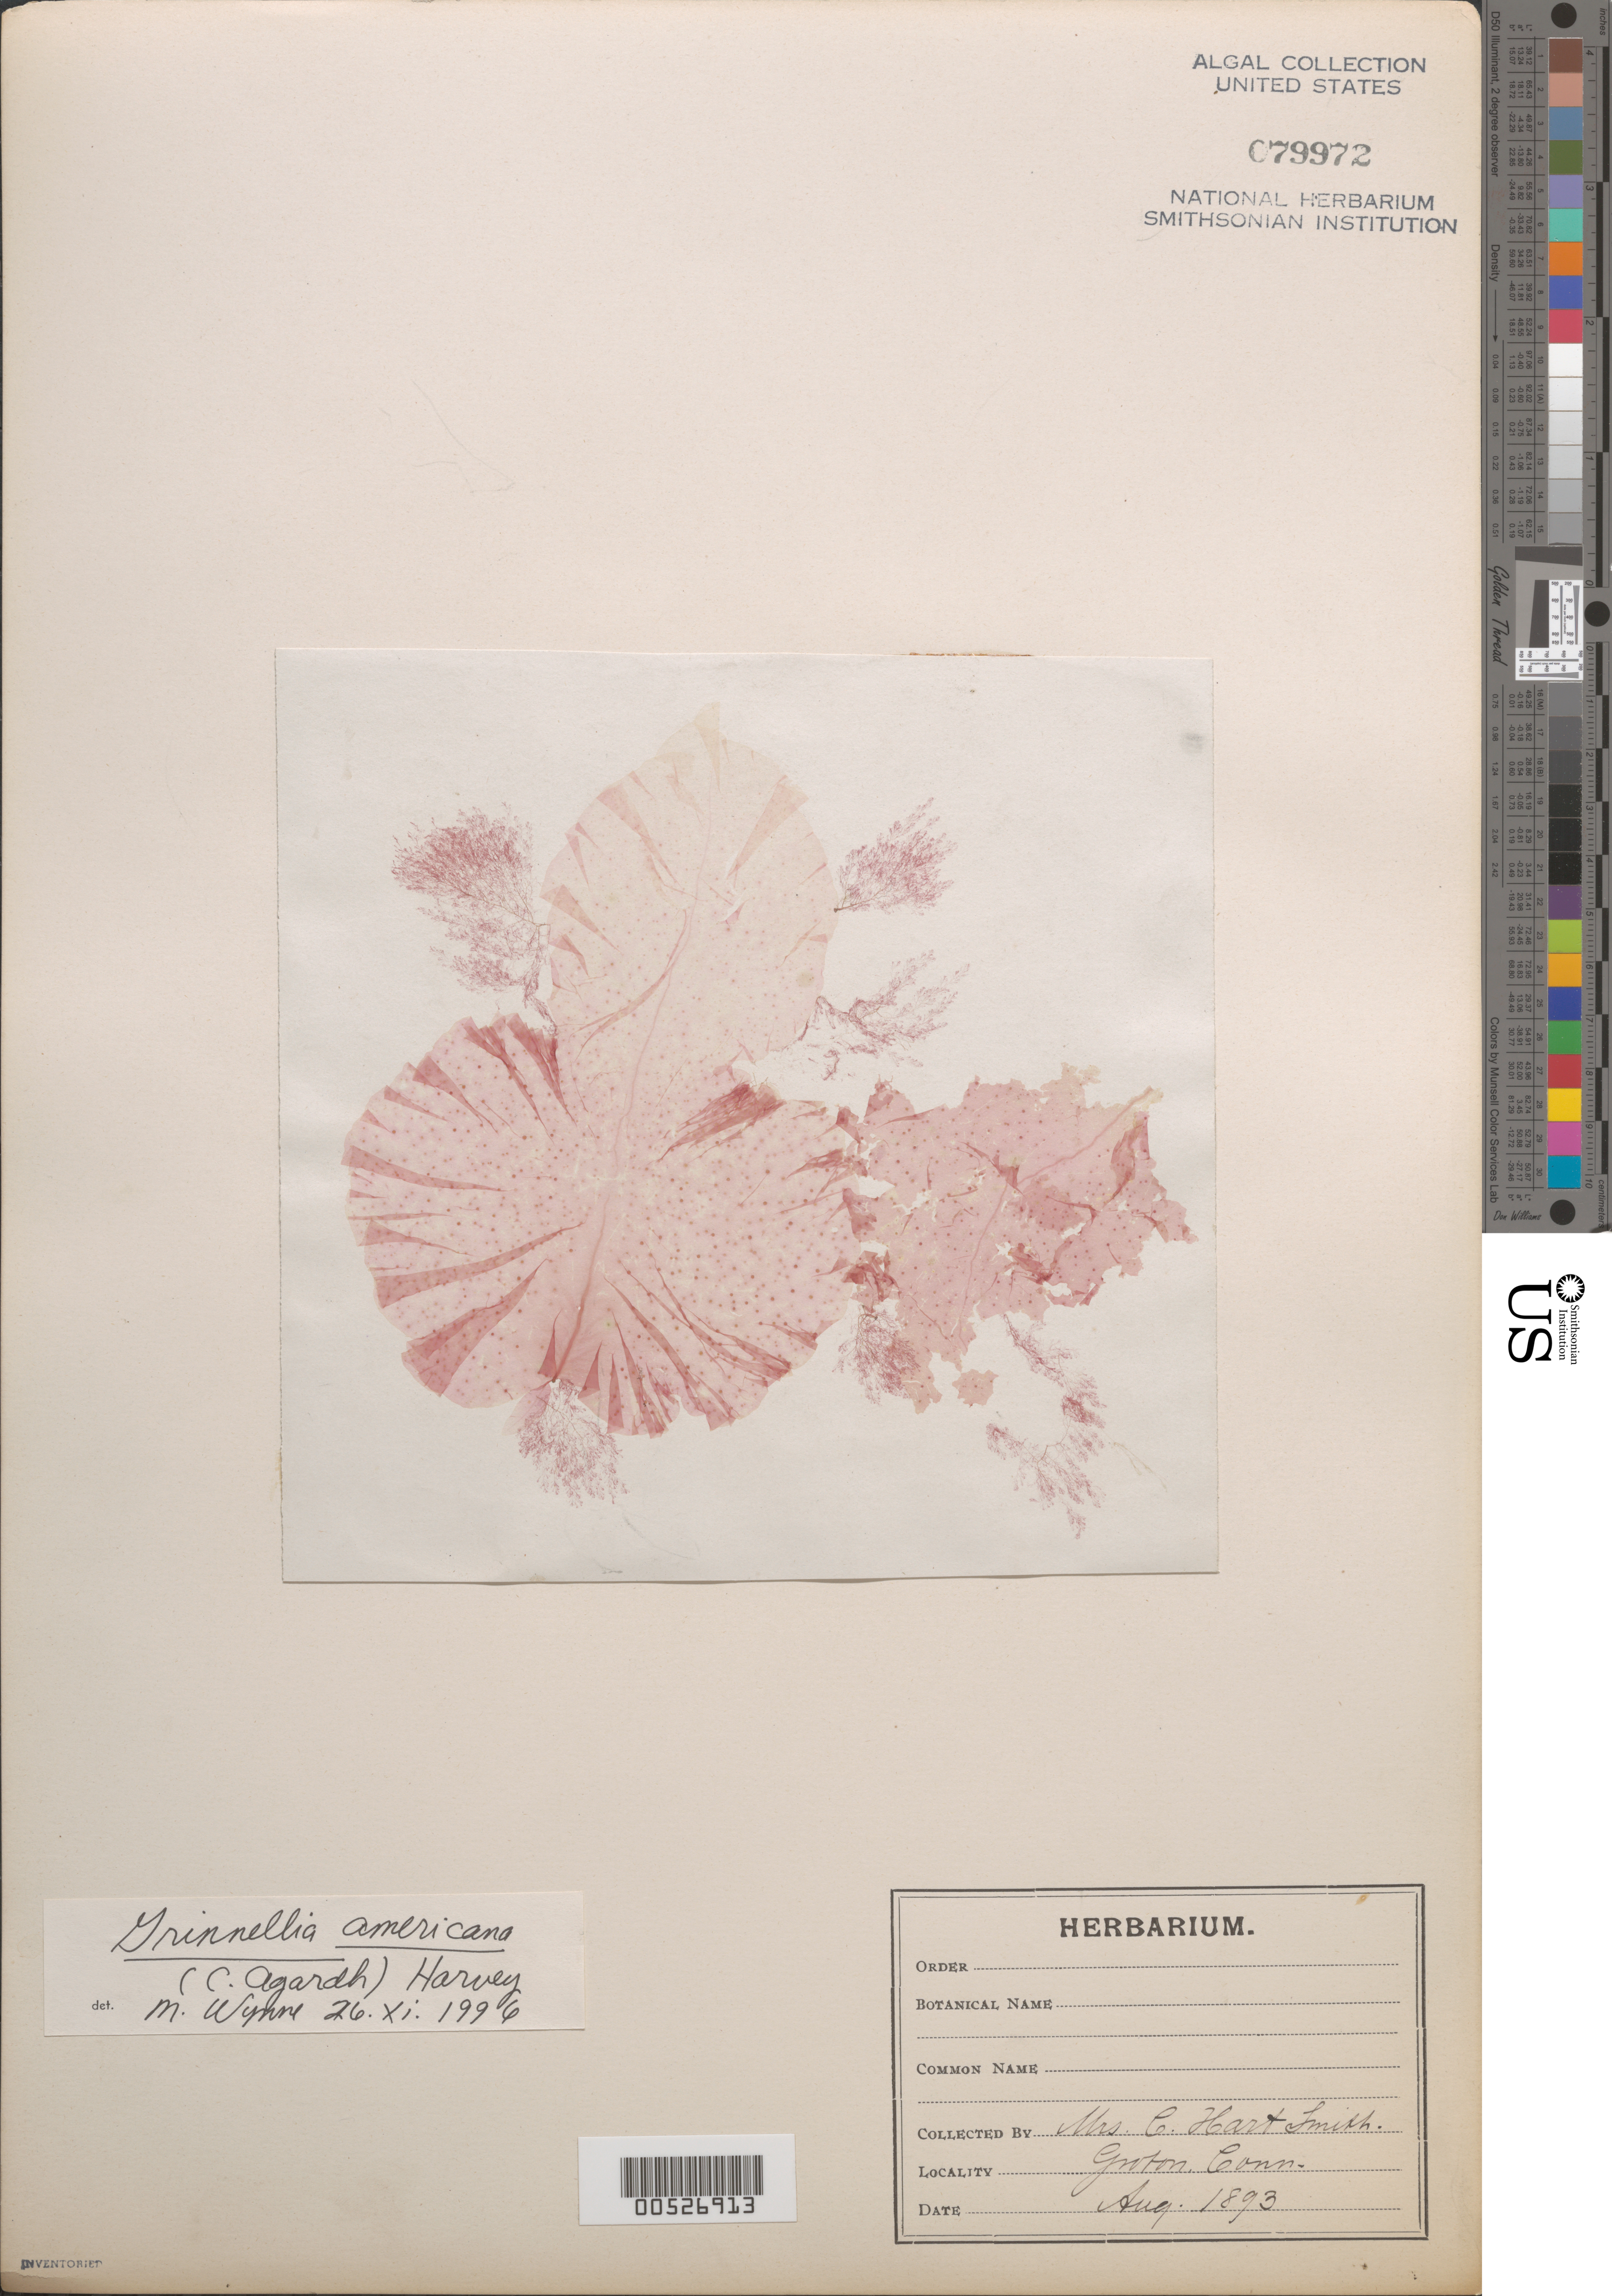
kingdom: Plantae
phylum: Rhodophyta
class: Florideophyceae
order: Ceramiales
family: Delesseriaceae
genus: Grinnellia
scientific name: Grinnellia americana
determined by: Wynne, M. J.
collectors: C. H. Smith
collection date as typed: Aug 1893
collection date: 1893-08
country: United States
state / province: Connecticut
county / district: New London County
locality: Groton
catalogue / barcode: US 79972